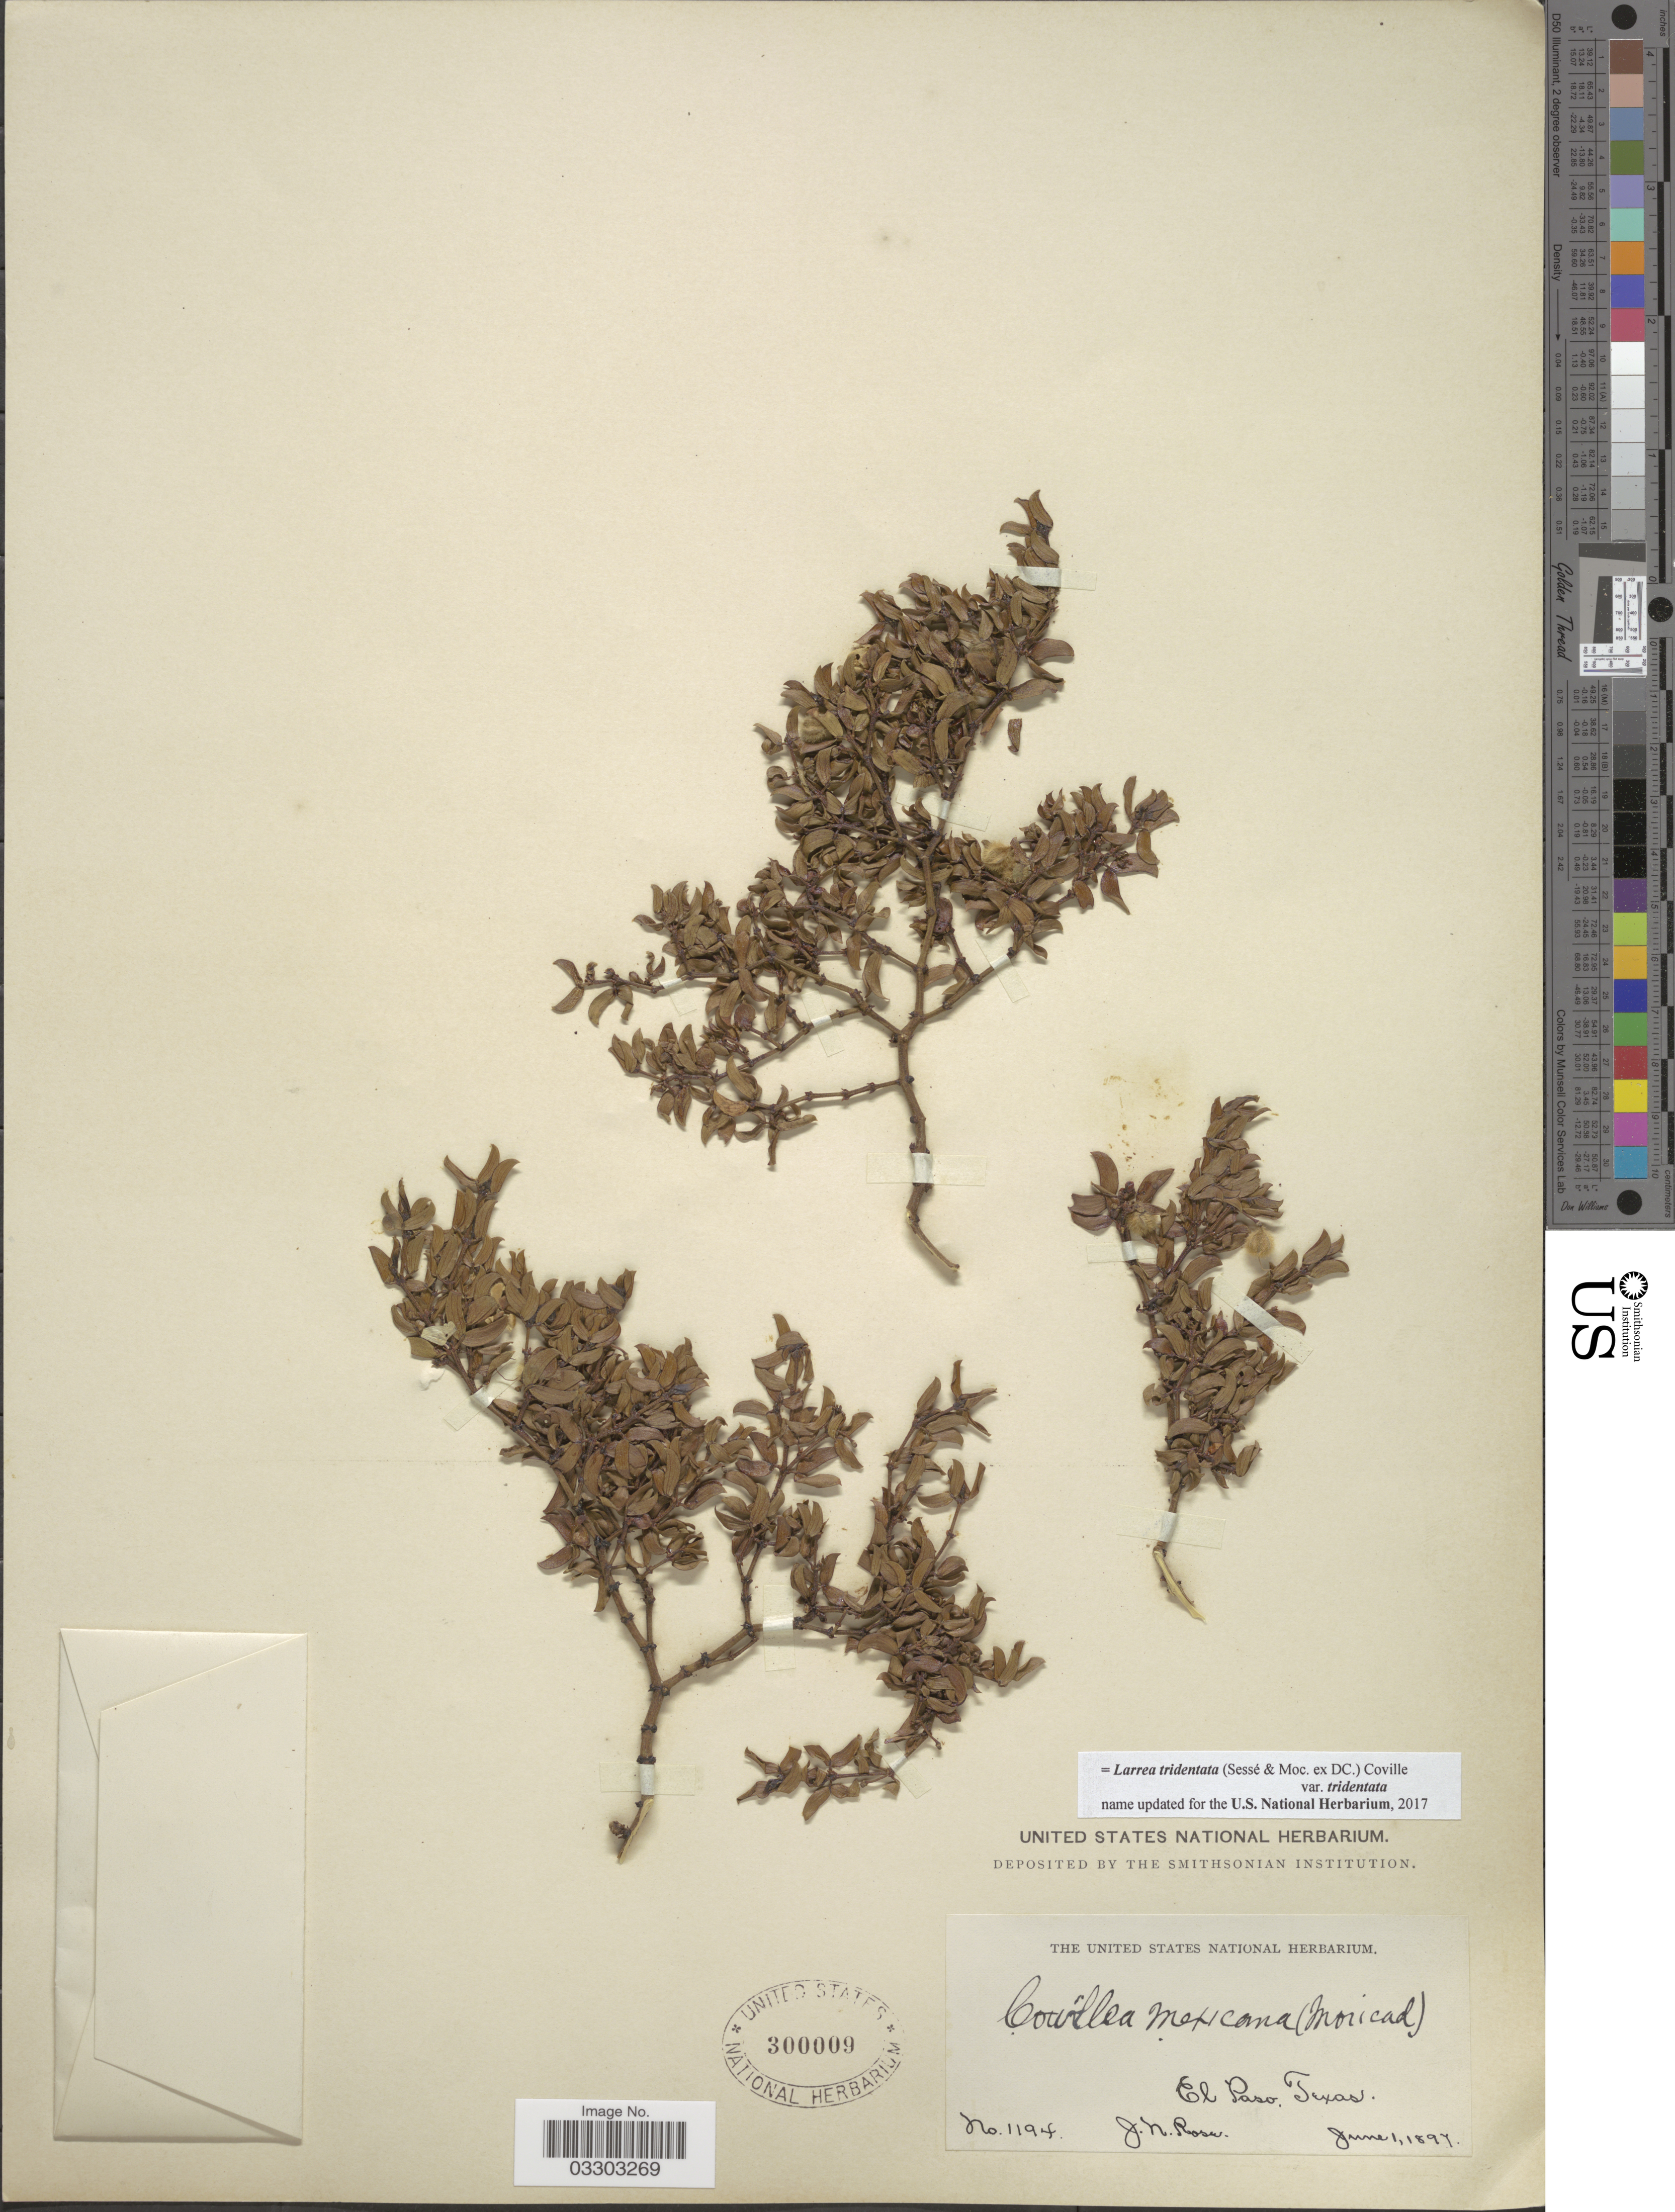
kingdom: Plantae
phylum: Tracheophyta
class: Magnoliopsida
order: Zygophyllales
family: Zygophyllaceae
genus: Larrea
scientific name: Larrea tridentata var. tridentata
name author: (Sessé & Moc. ex DC.) Coville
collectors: J. N. Rose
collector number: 1194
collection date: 1897-06-01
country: United States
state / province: Texas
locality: El Paso.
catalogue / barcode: US 300009